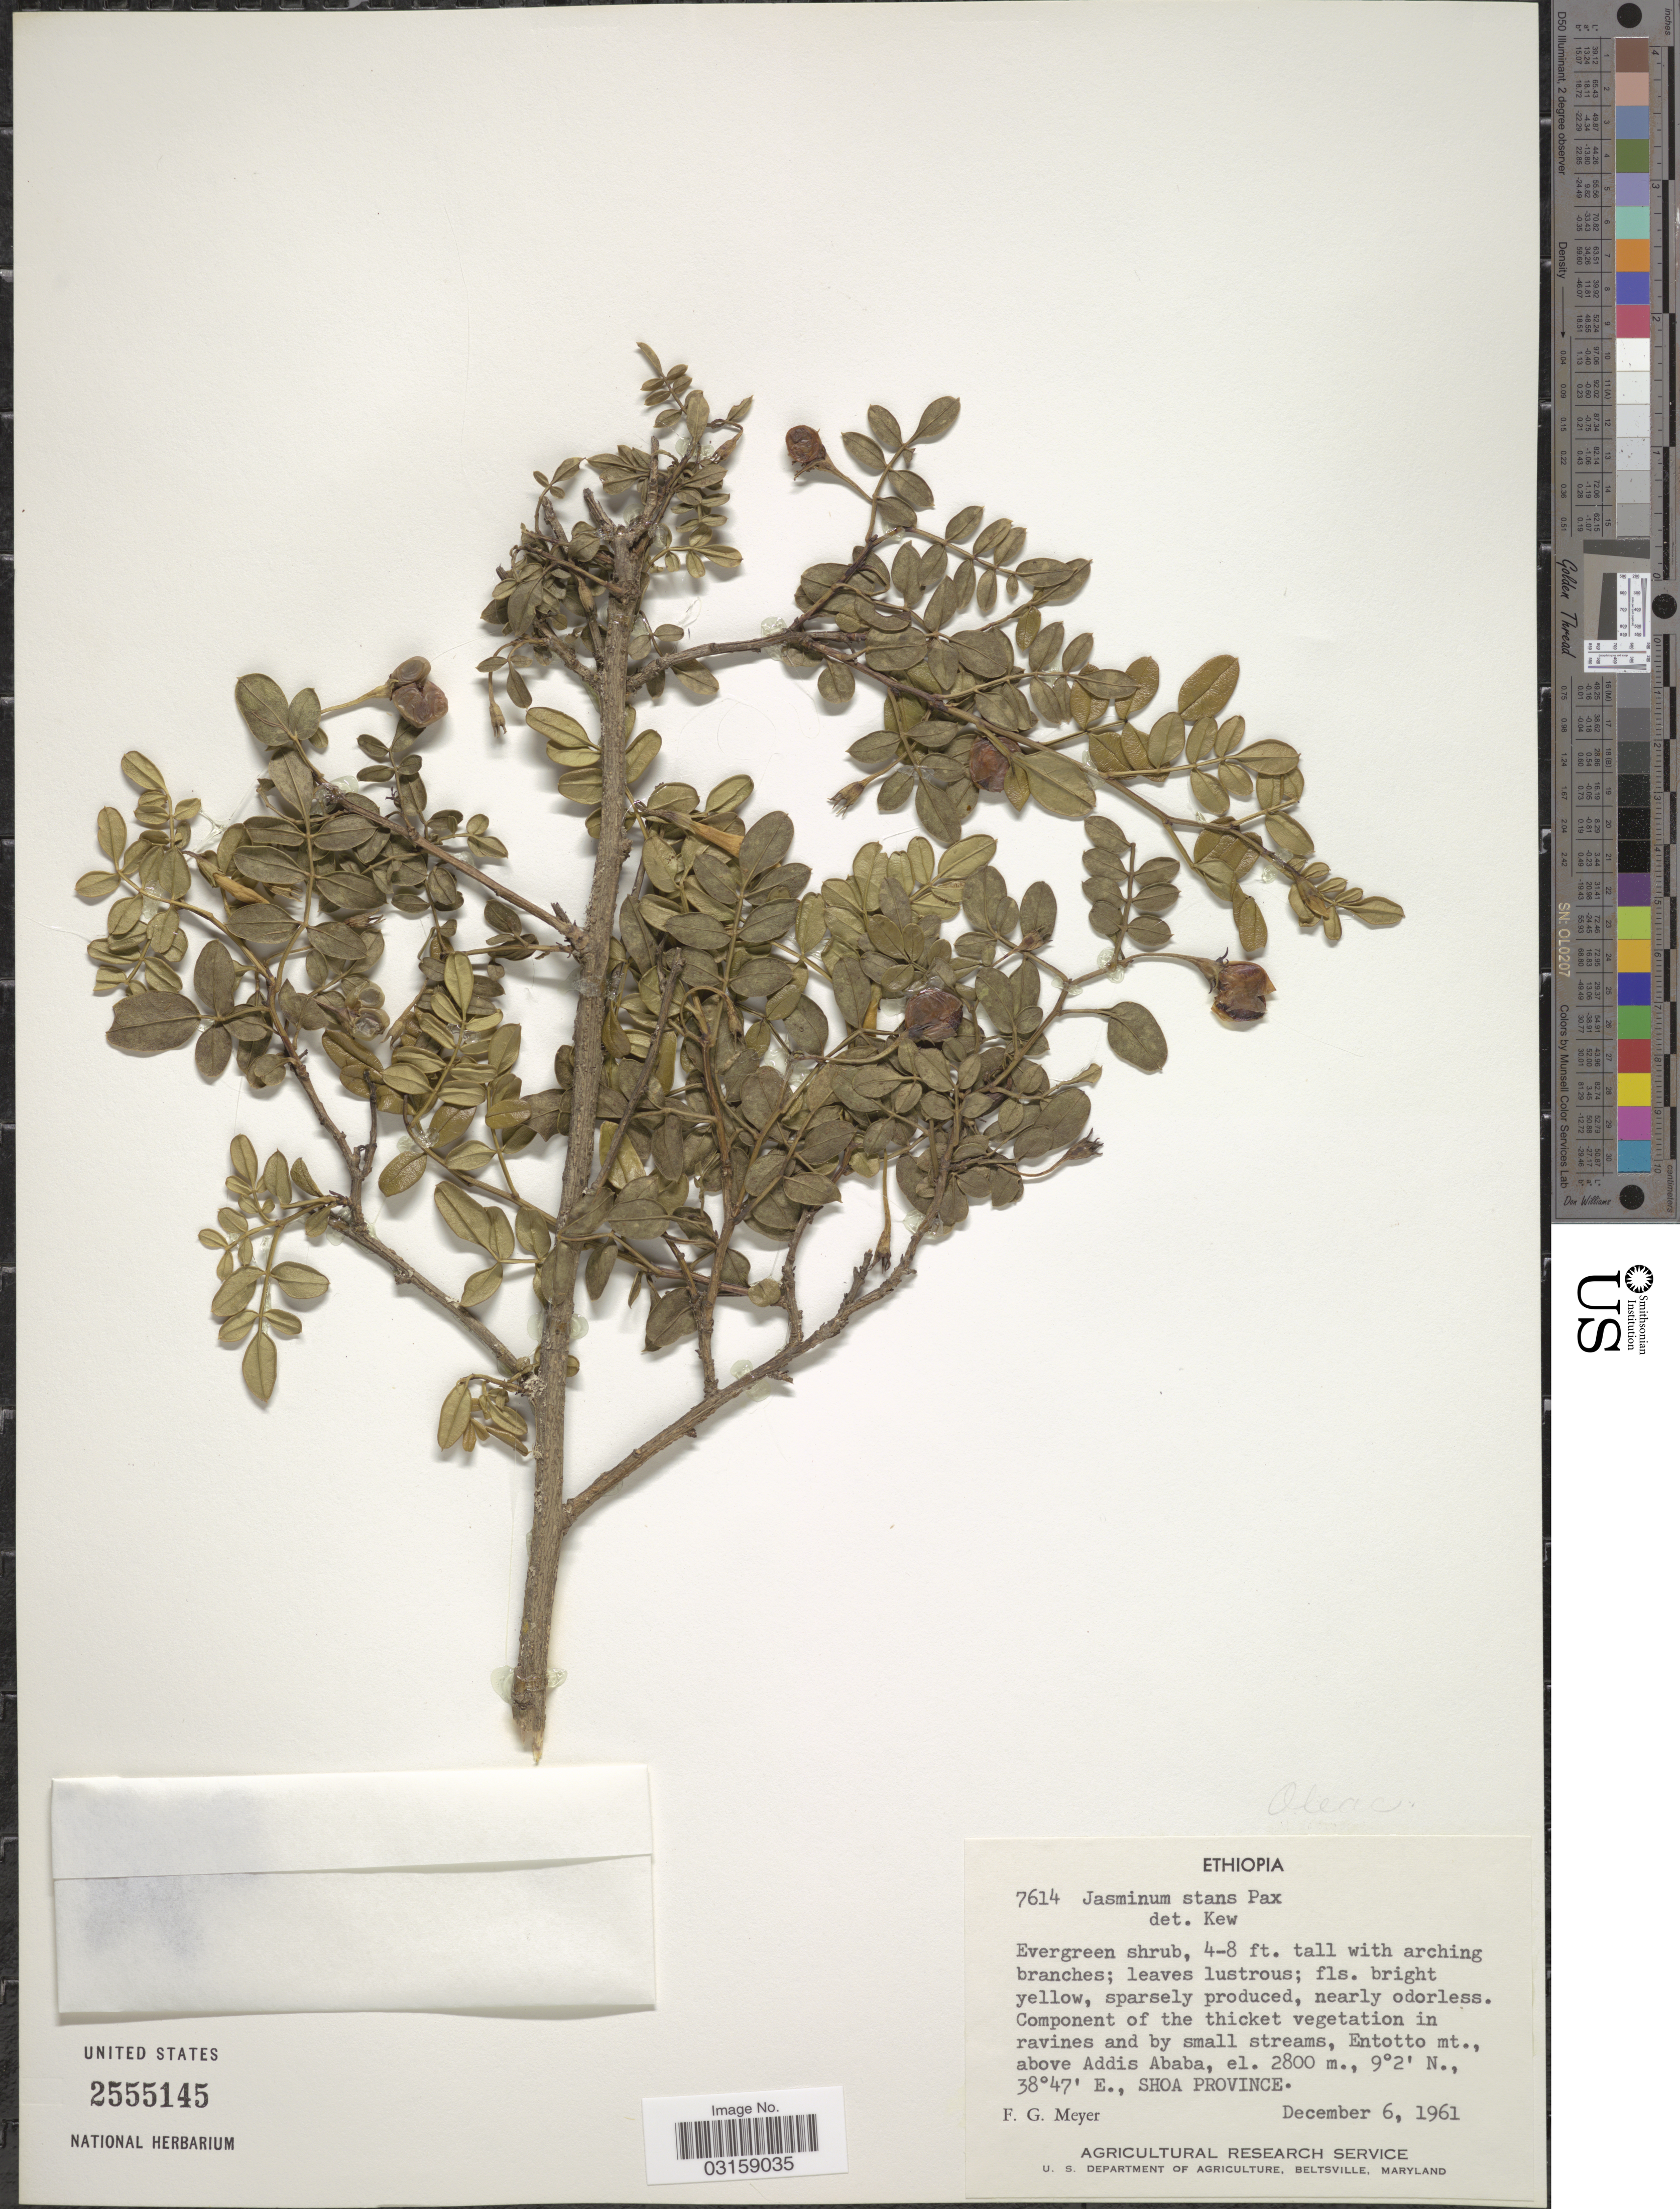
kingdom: Plantae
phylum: Tracheophyta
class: Magnoliopsida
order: Lamiales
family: Oleaceae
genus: Jasminum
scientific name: Jasminum stans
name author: Pax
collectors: F. G. Meyer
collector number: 7614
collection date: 1961-12-06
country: Ethiopia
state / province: Addis Ababa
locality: In ravines and by small streams, Entotto mt., above Addis Ababa, Shoa Province.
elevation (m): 2800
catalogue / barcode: US 2555145